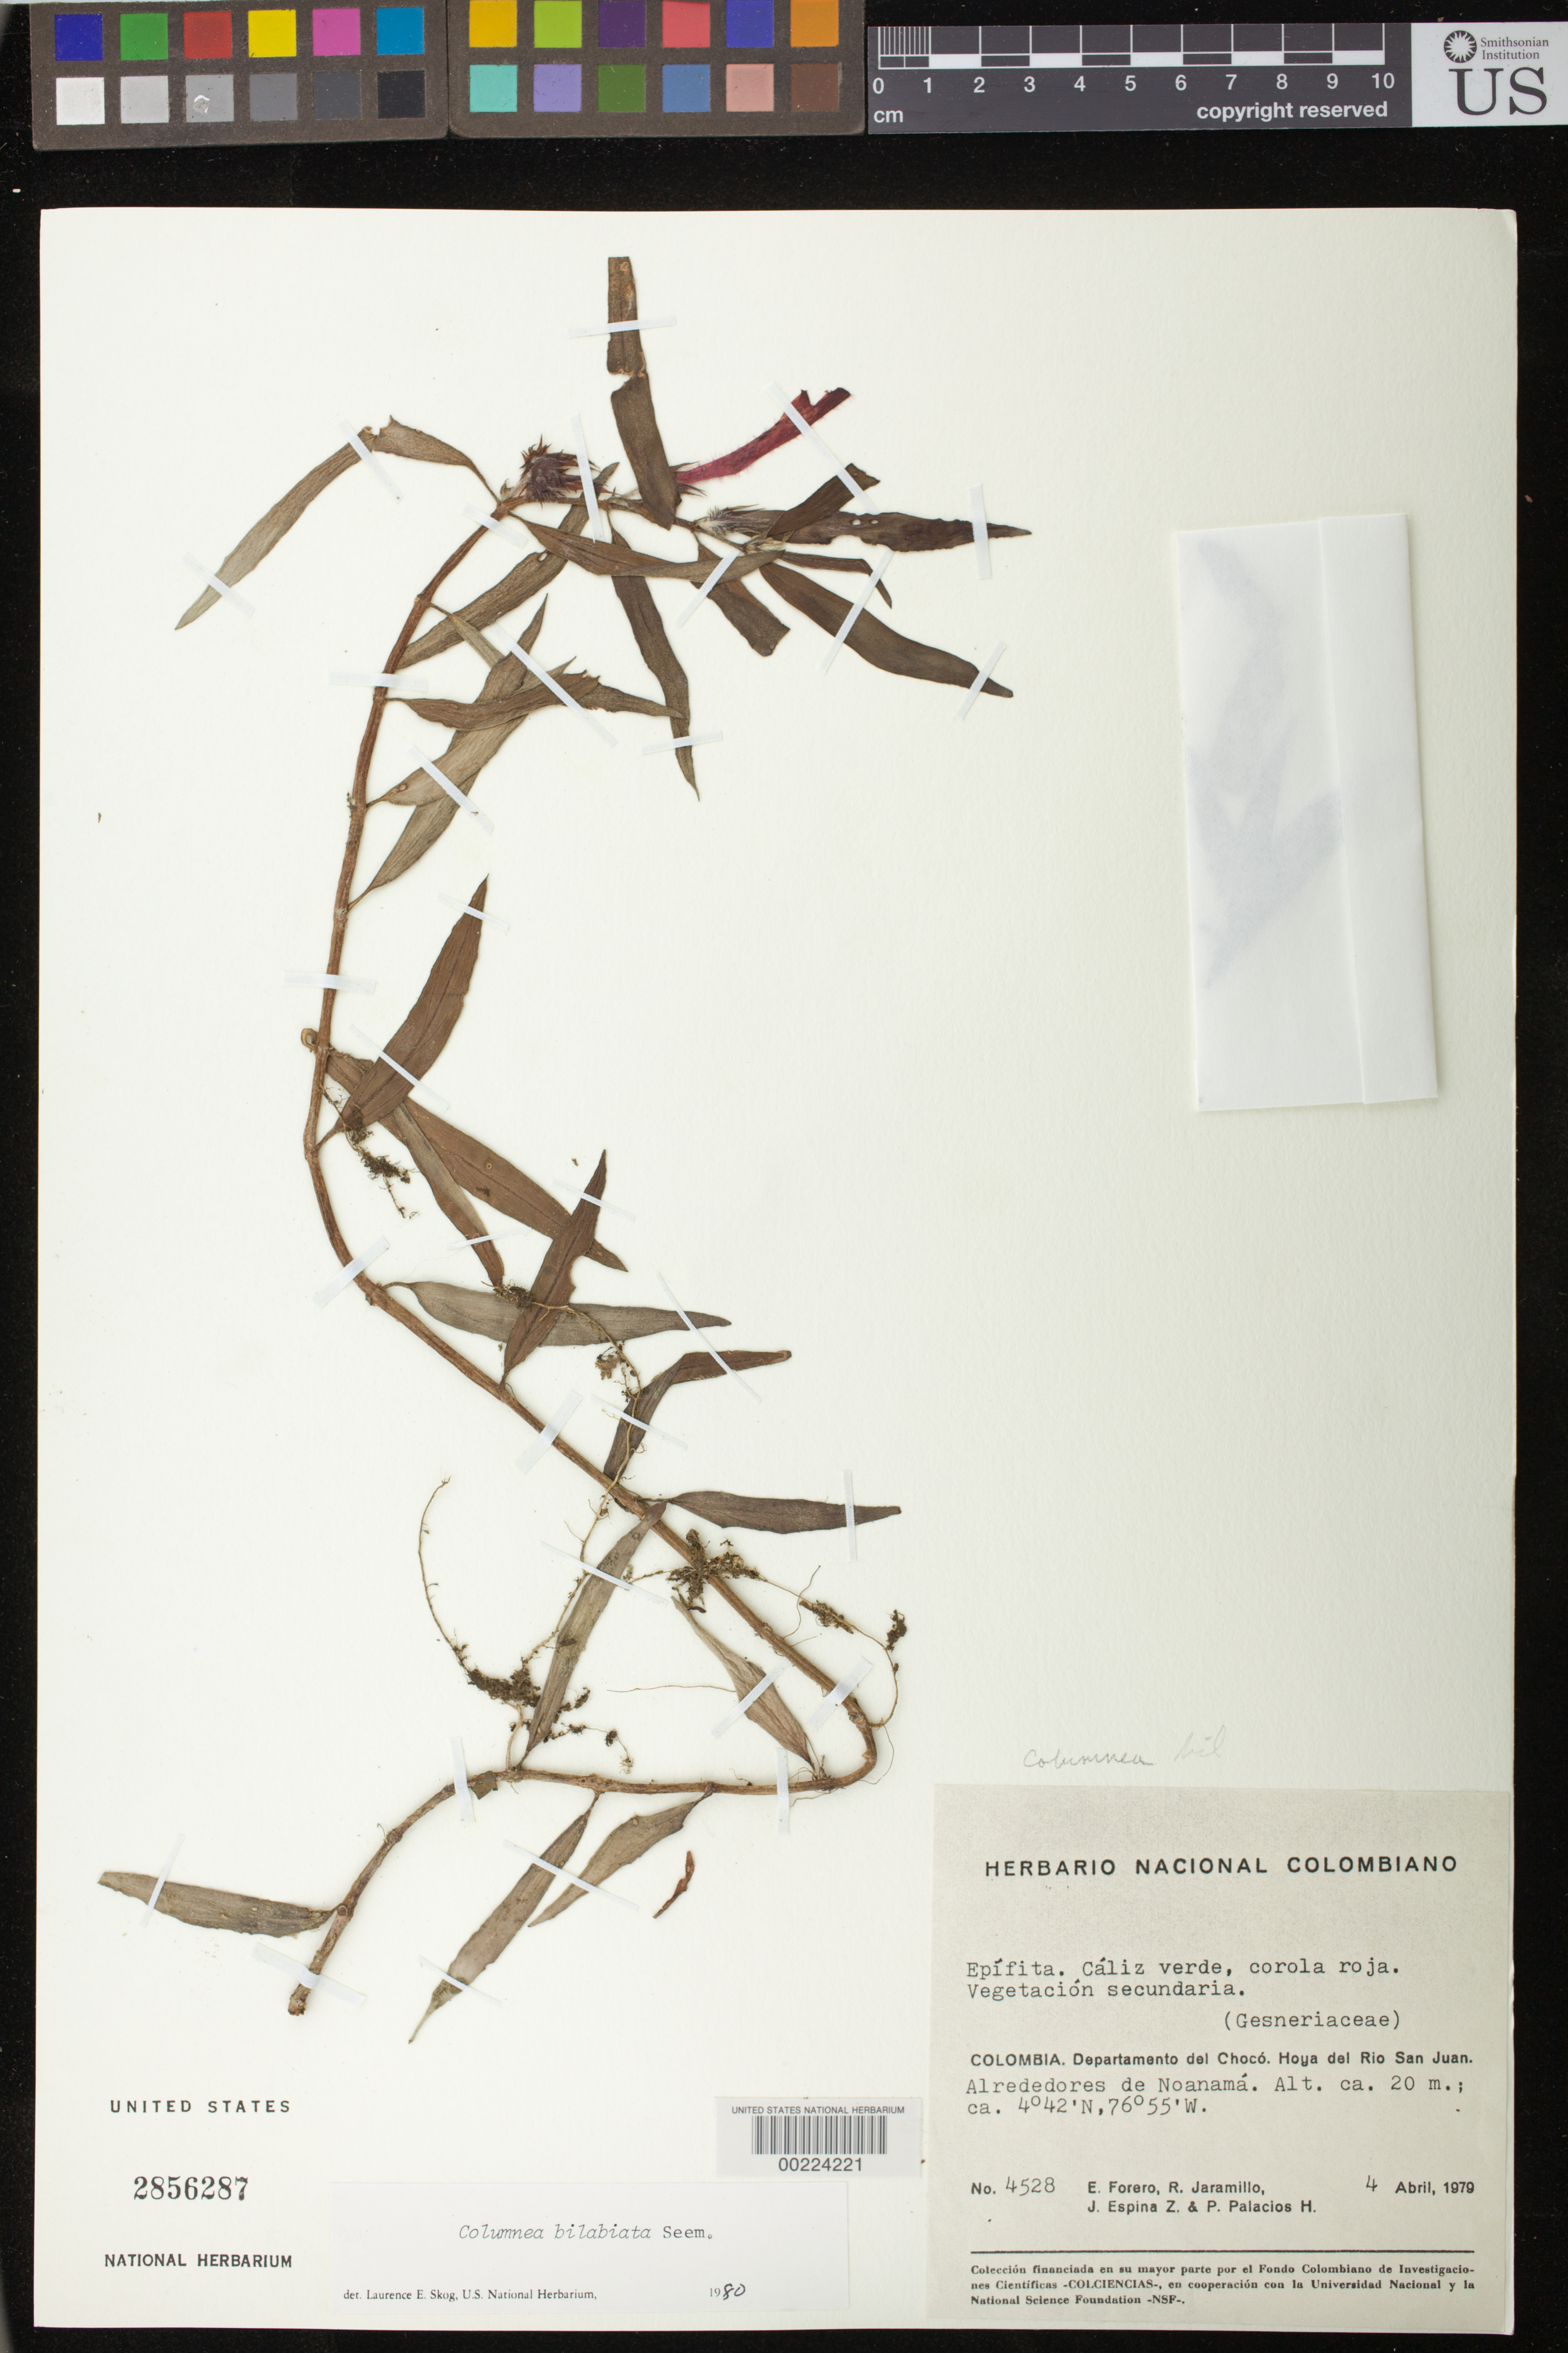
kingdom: Plantae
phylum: Tracheophyta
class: Magnoliopsida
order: Lamiales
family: Gesneriaceae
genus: Columnea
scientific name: Columnea bilabiata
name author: Seem.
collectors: E. Forero, R. Jaramillo M., J. Espina Z. & P. Palacios H.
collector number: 4528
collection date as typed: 04 Apr 1979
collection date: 1979-04-04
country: Colombia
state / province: Chocó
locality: Valley of Rio San Juan, environs of Noanama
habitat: Secondary vegetation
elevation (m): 20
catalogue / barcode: US 2856287